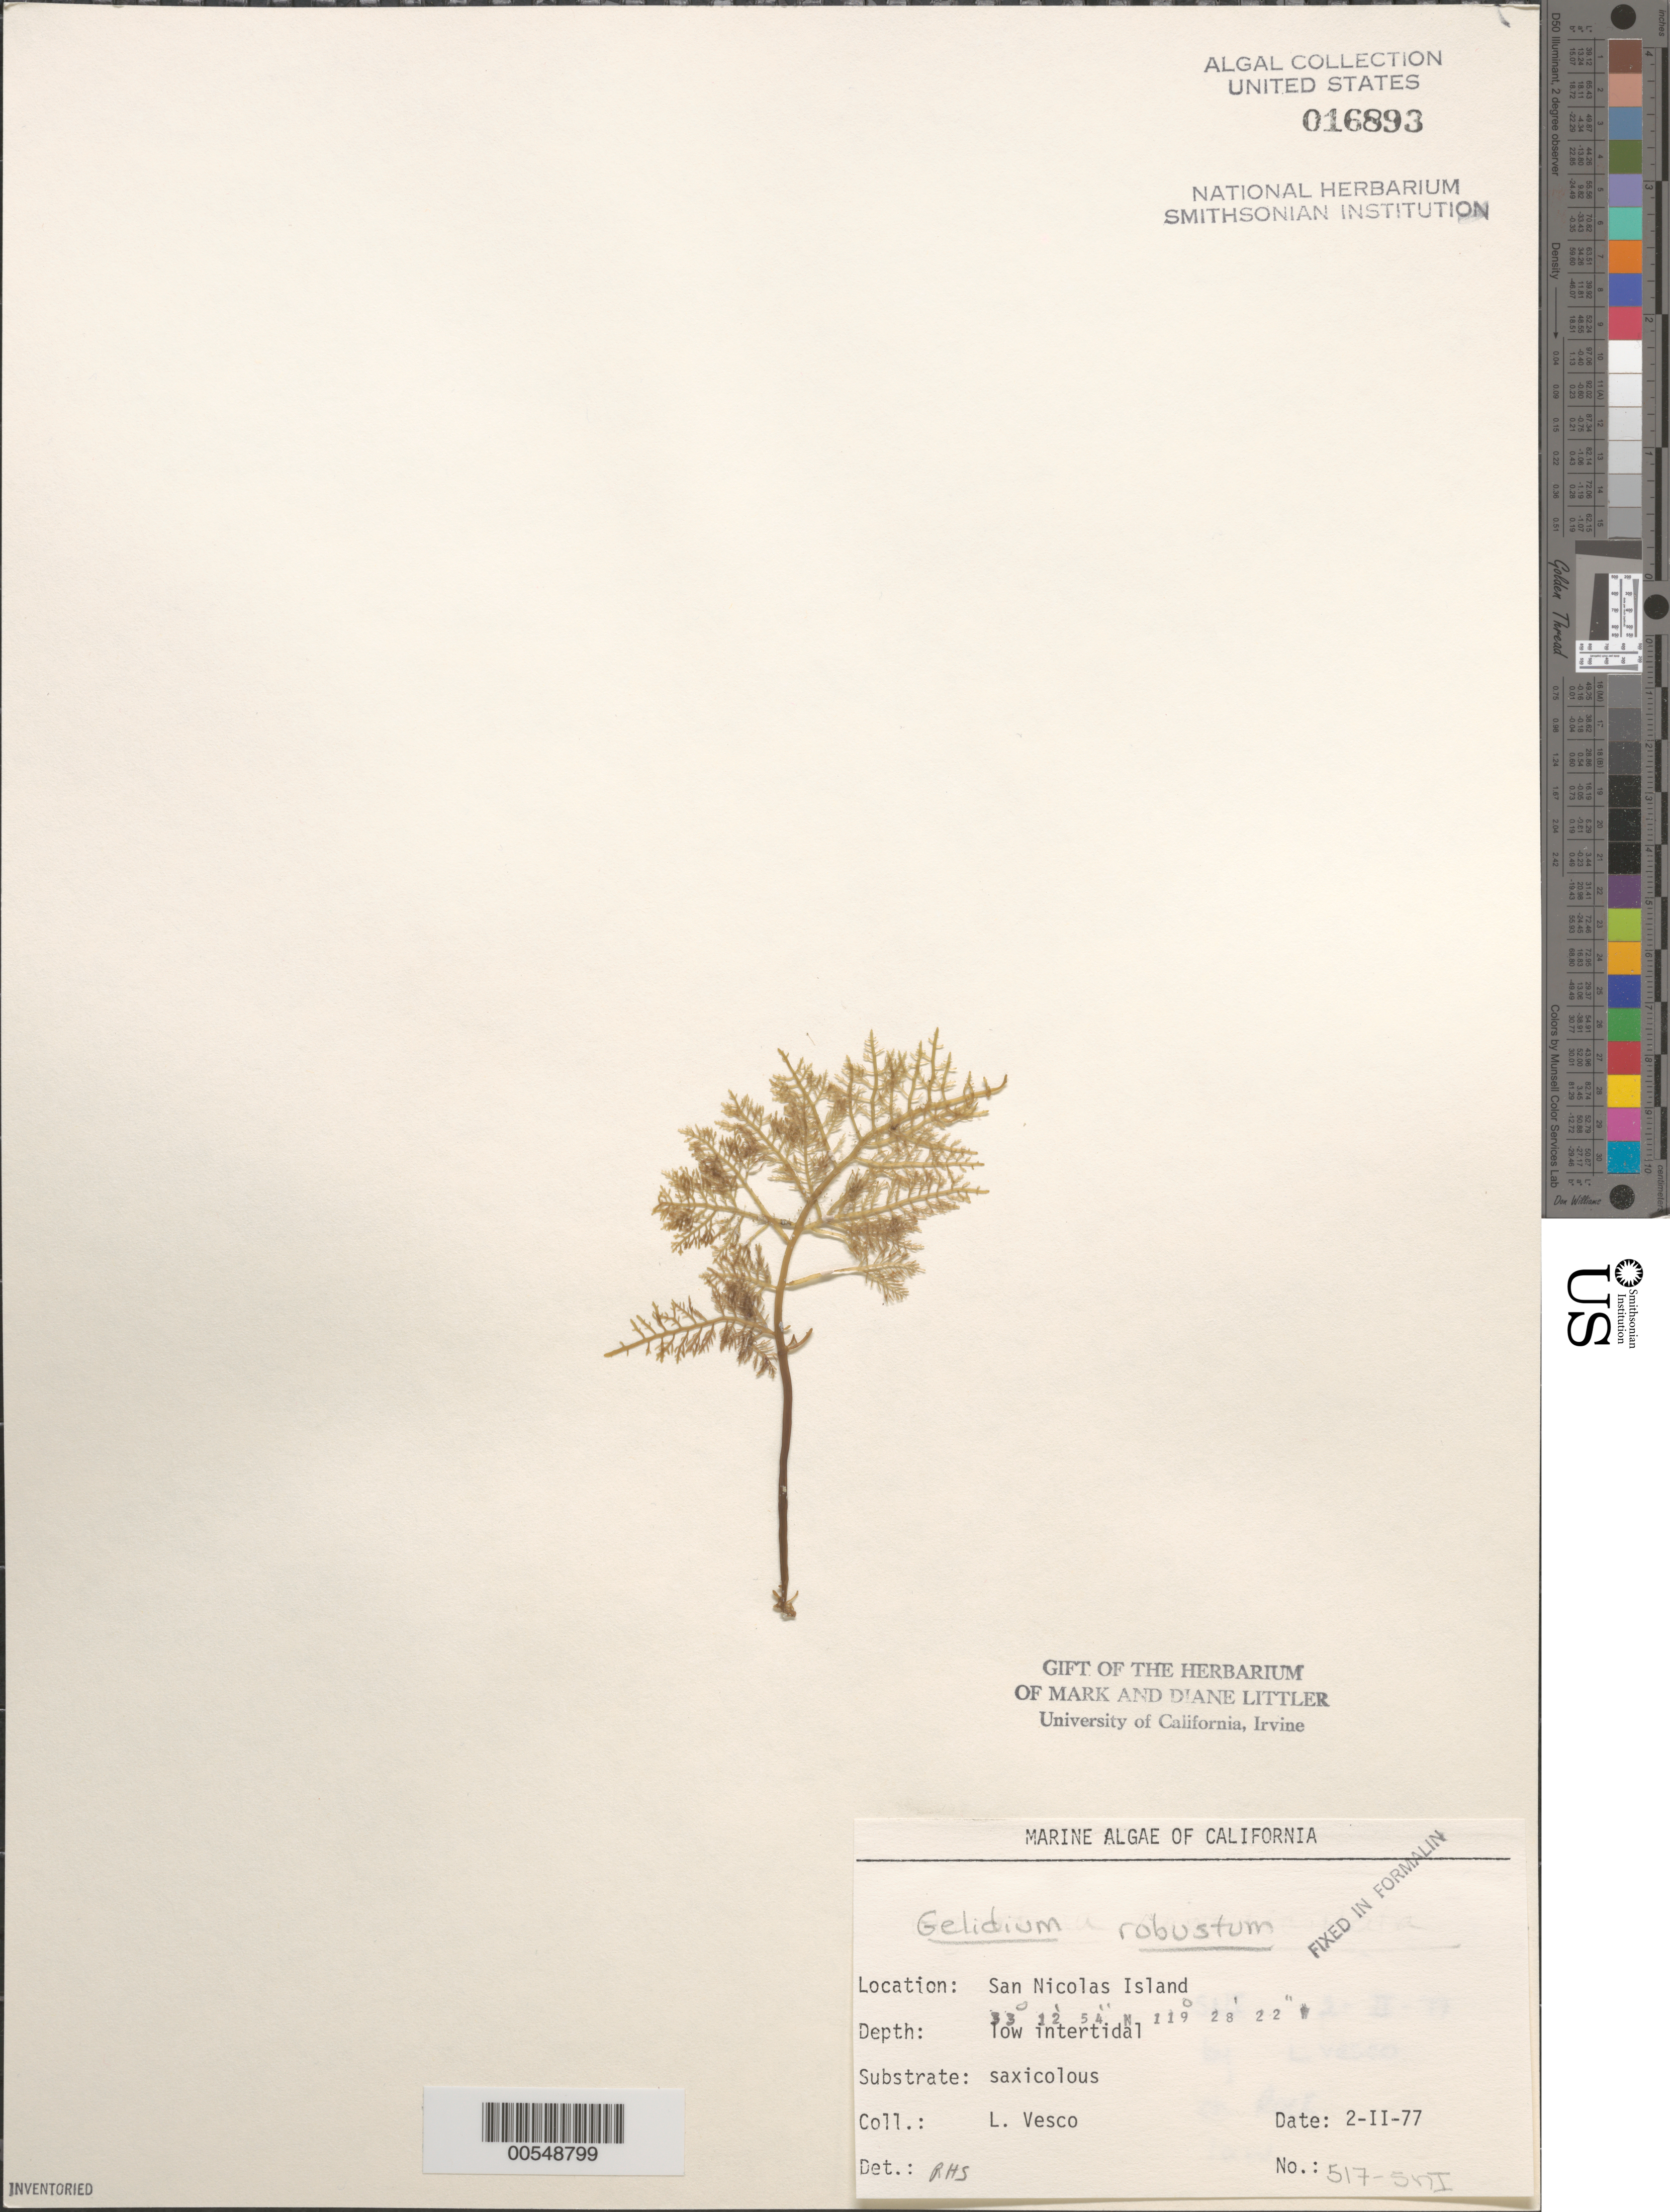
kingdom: Plantae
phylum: Rhodophyta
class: Florideophyceae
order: Gelidiales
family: Gelidiaceae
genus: Gelidium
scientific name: Gelidium robustum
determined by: Sims, Robert H.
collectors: L. Vesco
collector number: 517-sni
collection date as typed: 02 Feb 1977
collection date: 1977-02-02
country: United States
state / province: California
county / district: Ventura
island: San Nicolas Island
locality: Dutch Harbor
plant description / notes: BLM-SOCALBIGHT Rocky Intertidal Survey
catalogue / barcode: US 16893